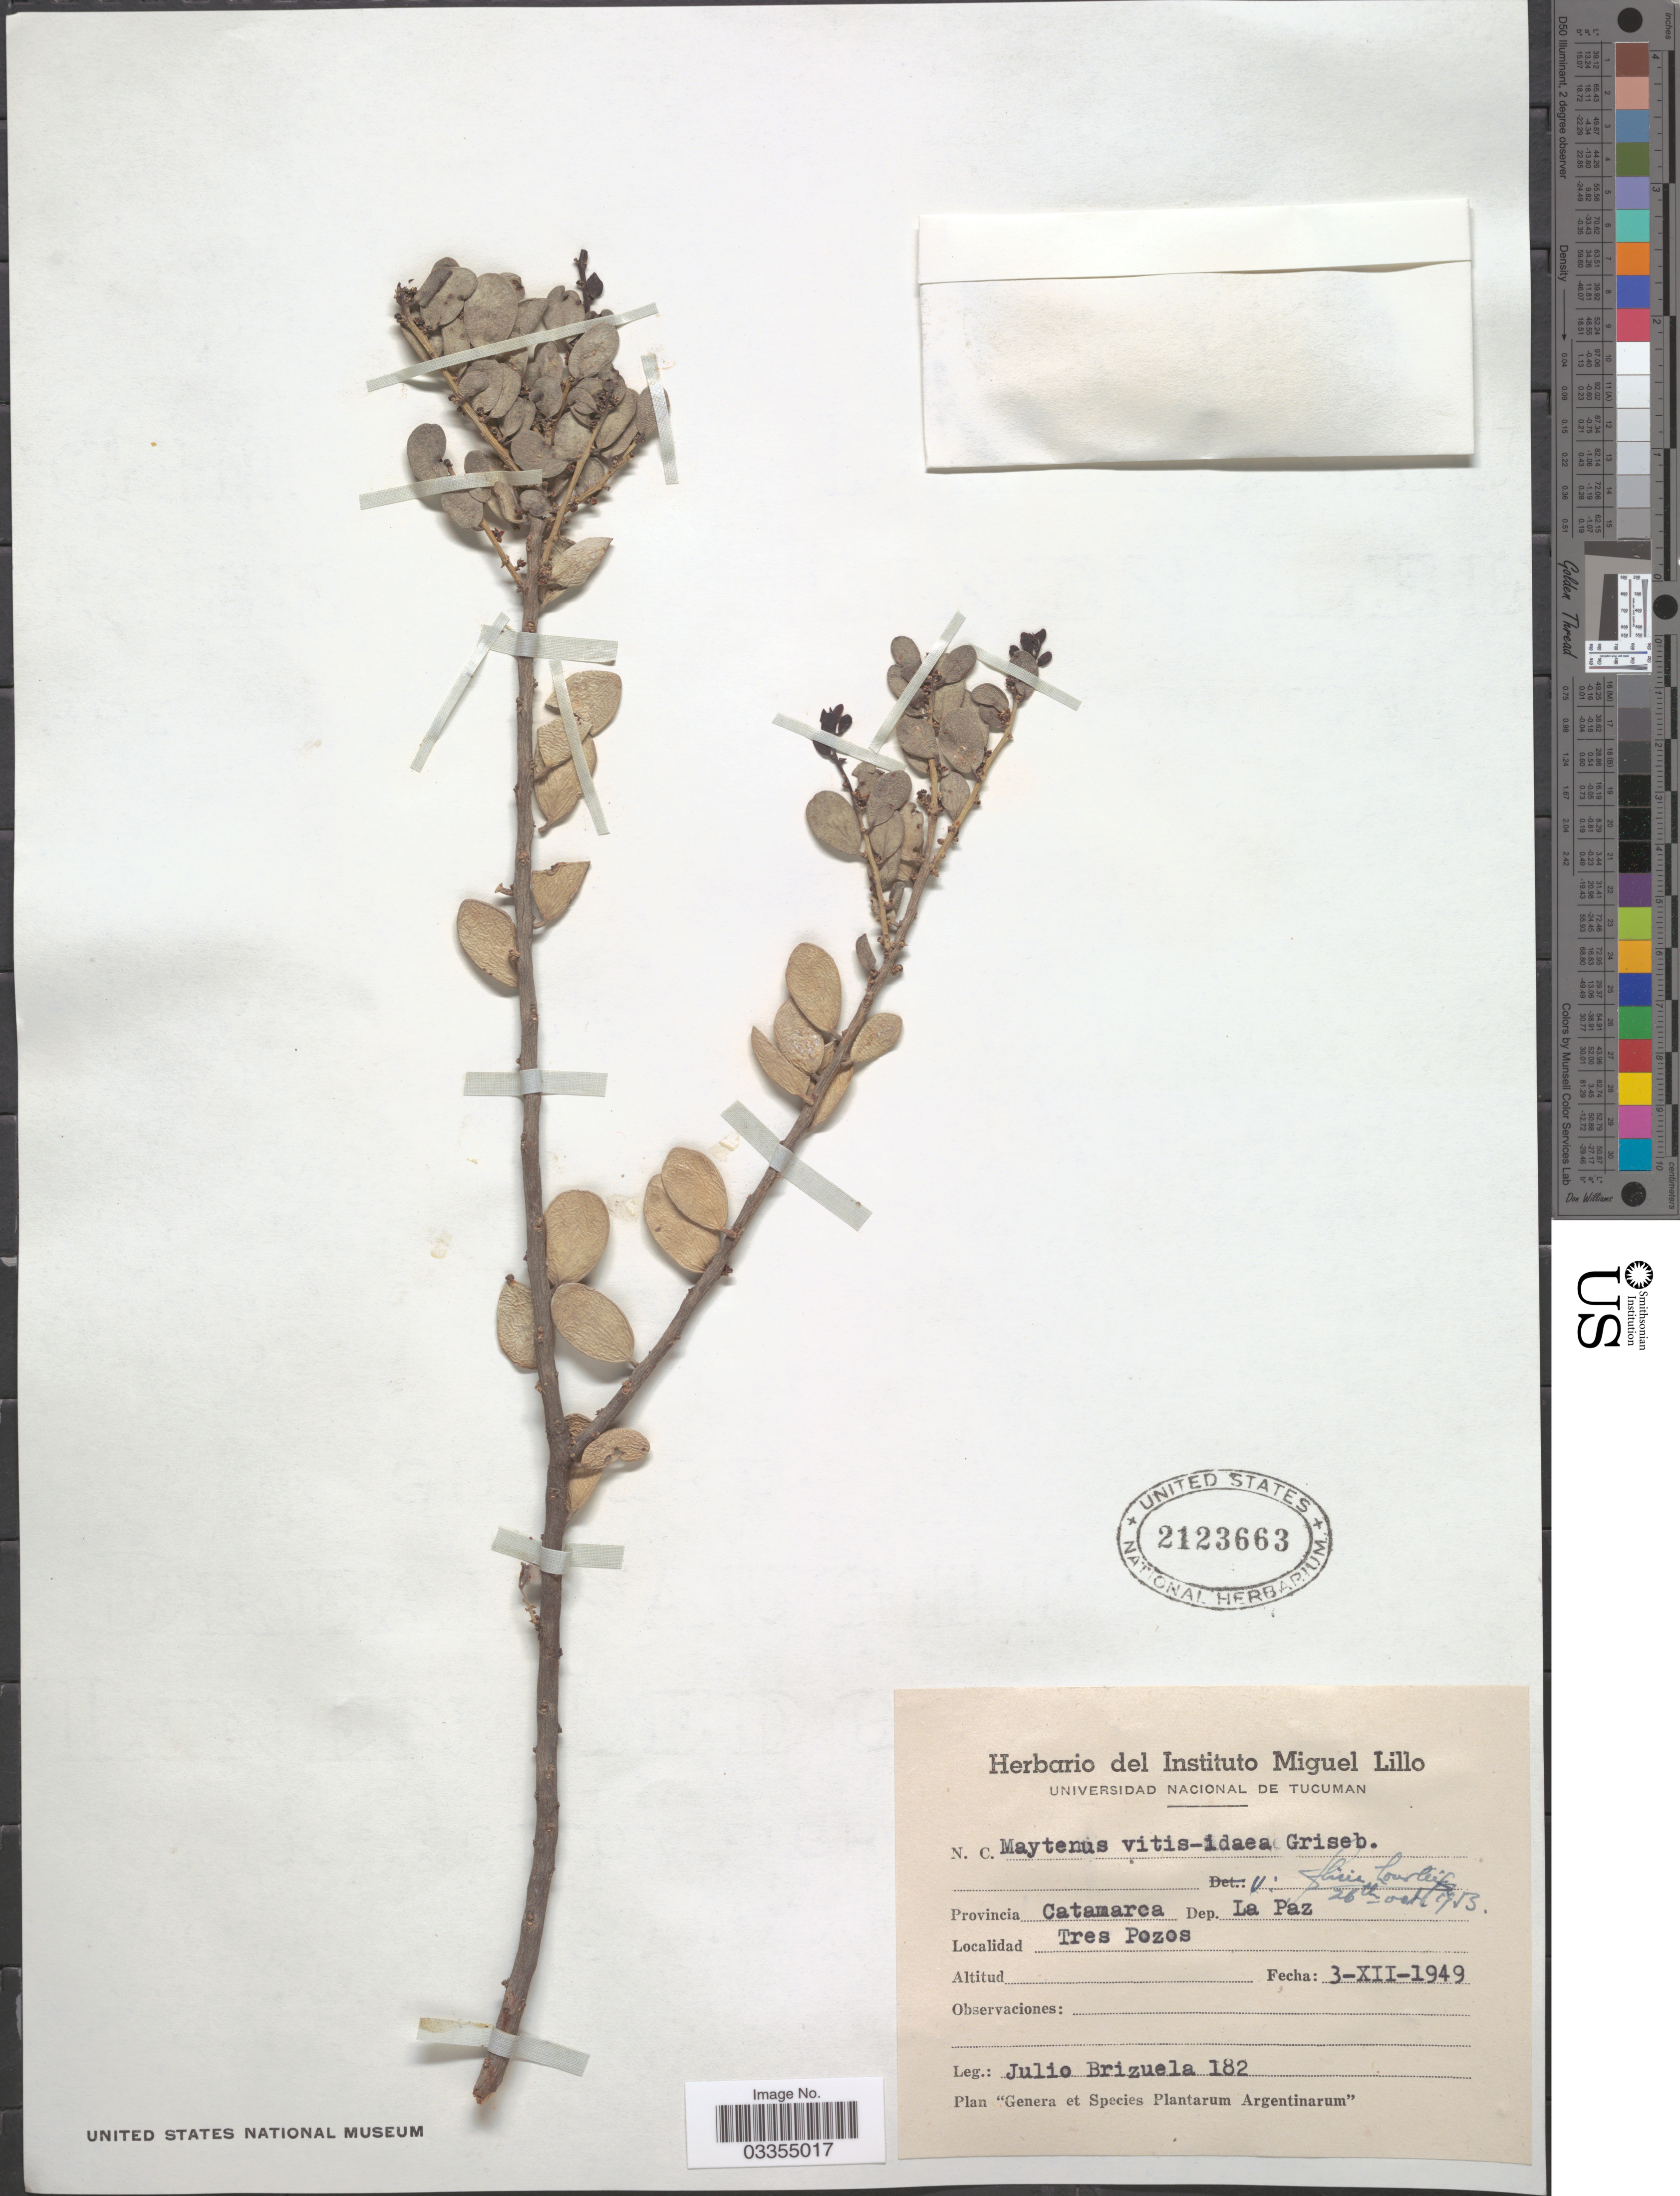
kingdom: Plantae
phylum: Tracheophyta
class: Magnoliopsida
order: Celastrales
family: Celastraceae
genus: Tricerma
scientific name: Tricerma vitis-idaeum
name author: (Griseb.) Lundell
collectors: J. Brizuela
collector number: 182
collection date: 1949-12-03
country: Argentina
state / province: Catamarca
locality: Dep. La Paz. Tres Pozos.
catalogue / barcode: US 2123663